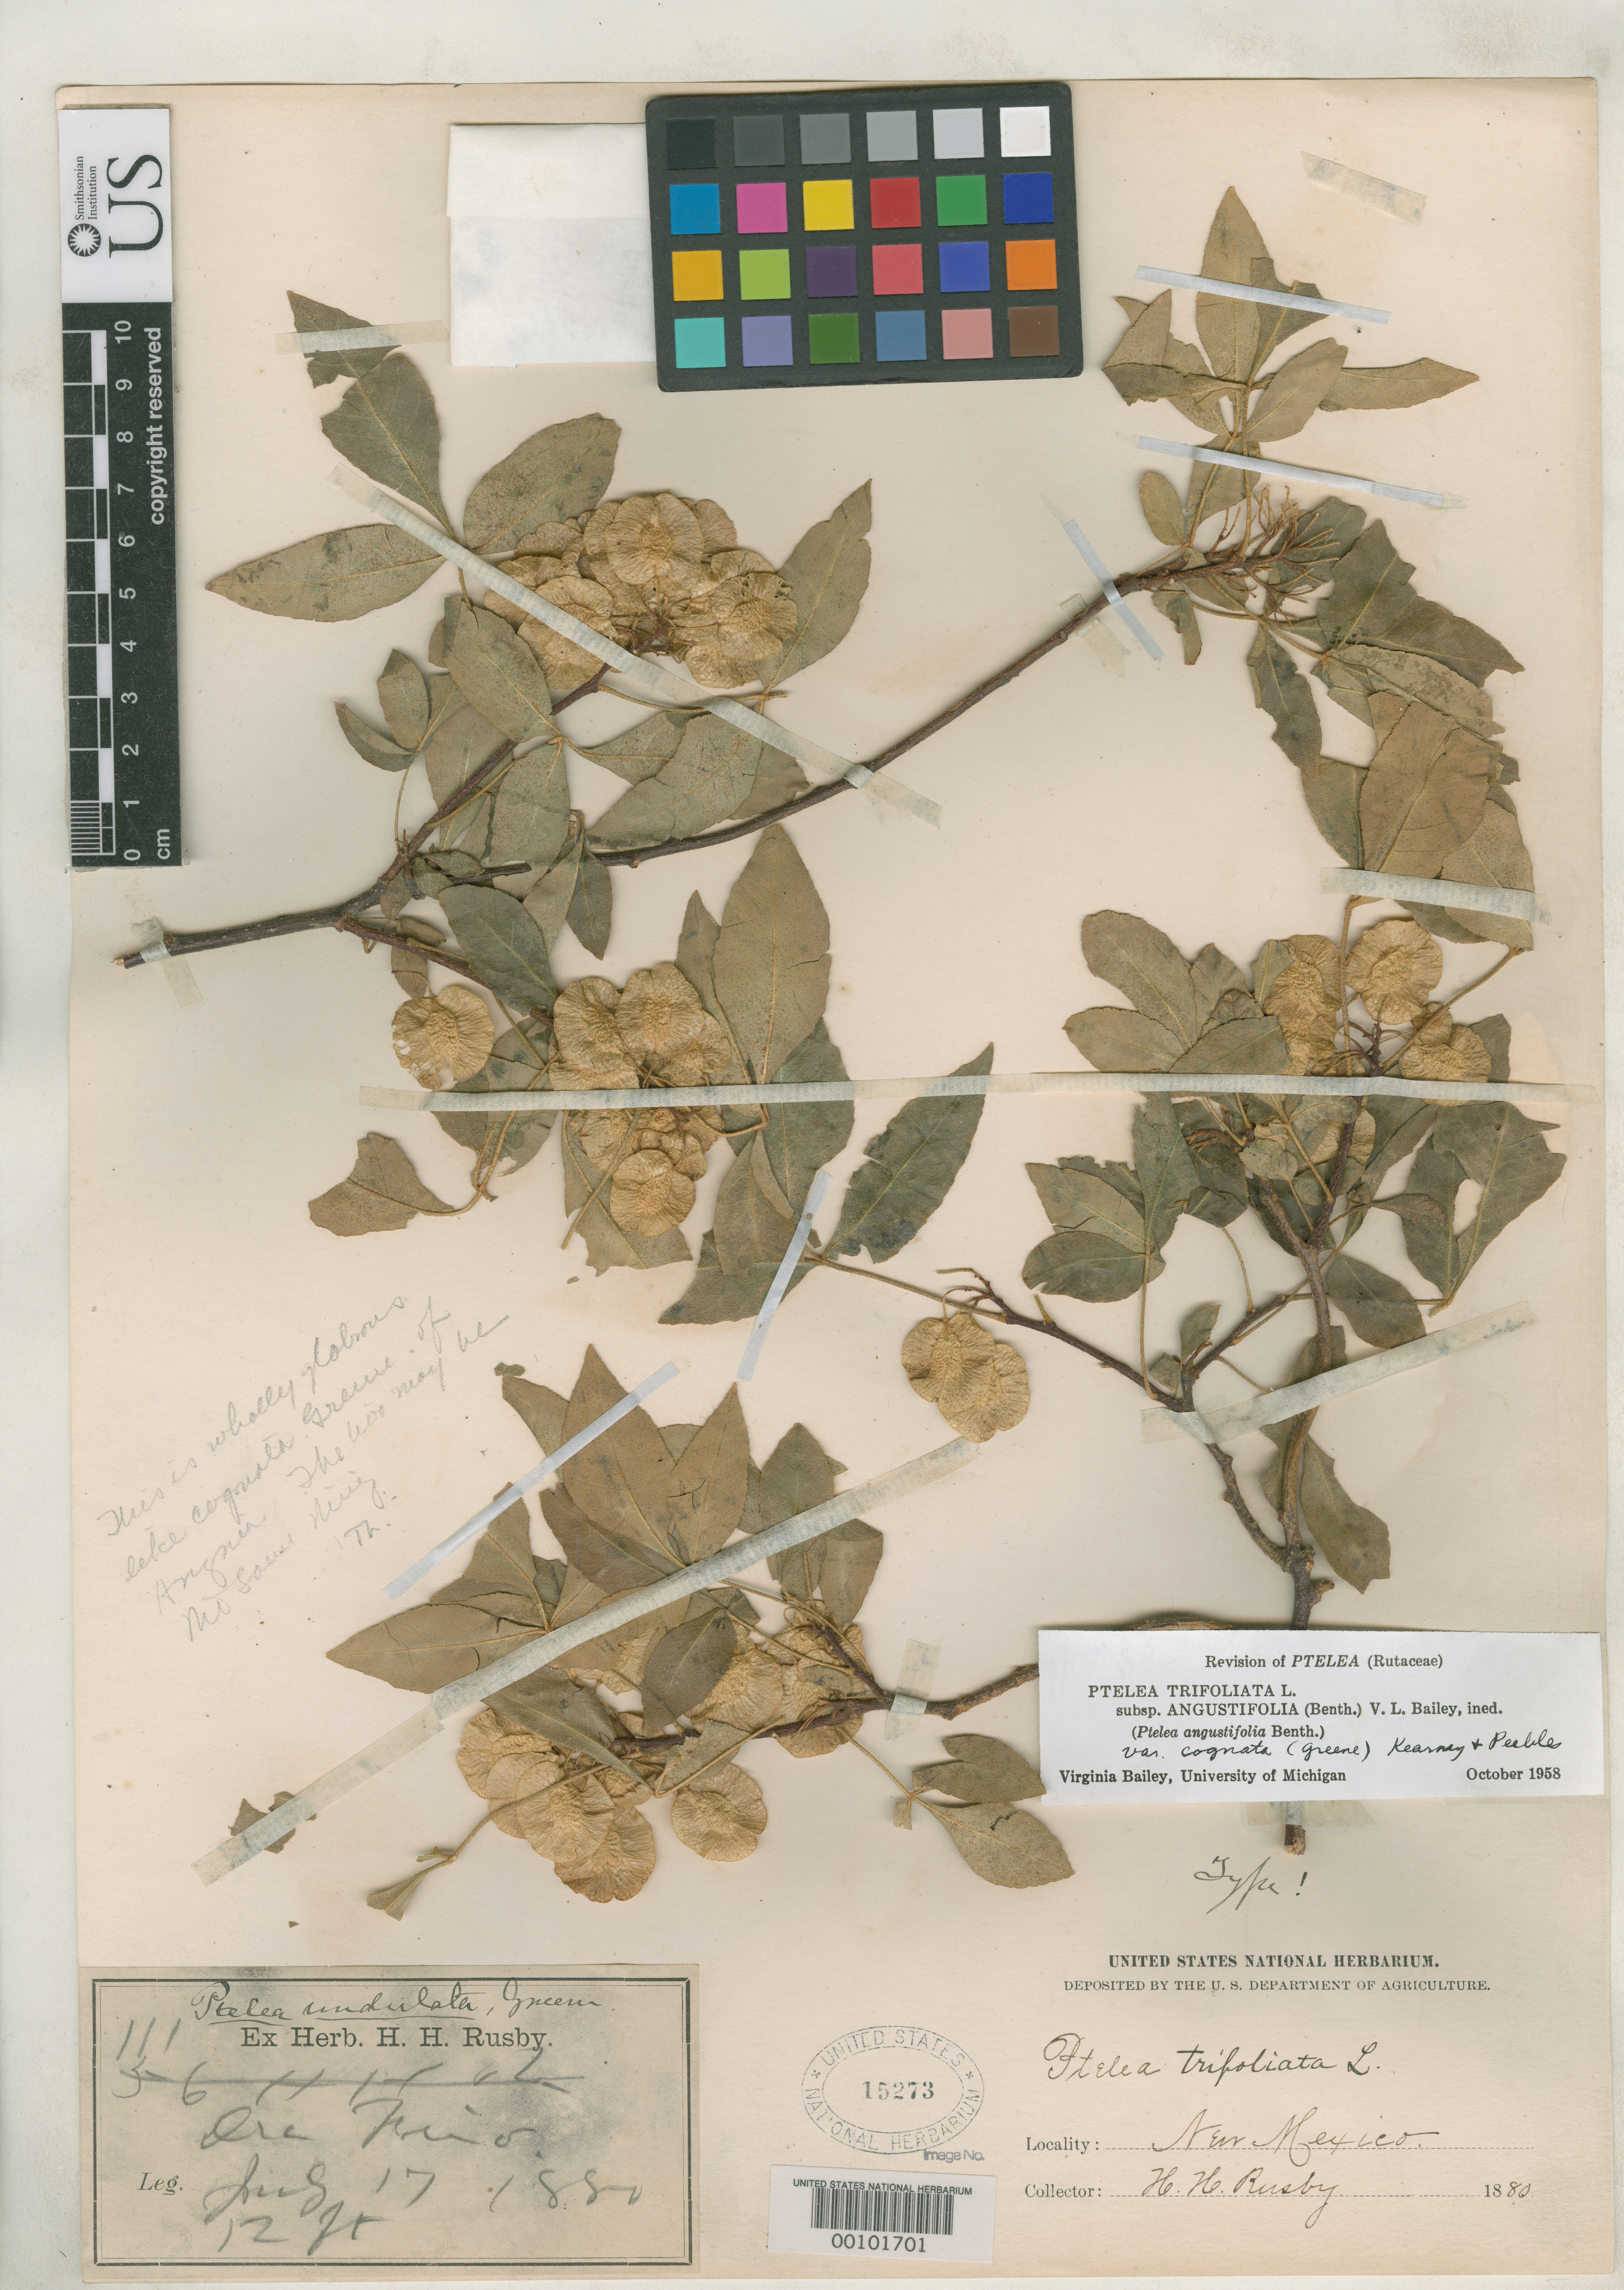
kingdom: Plantae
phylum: Tracheophyta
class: Magnoliopsida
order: Sapindales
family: Rutaceae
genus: Ptelea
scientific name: Ptelea undulata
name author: Greene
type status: Holotype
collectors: H. H. Rusby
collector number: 111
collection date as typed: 17 Jul 1880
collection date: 1880-07-17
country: United States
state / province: New Mexico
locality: Burro Mts.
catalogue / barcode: US 15273